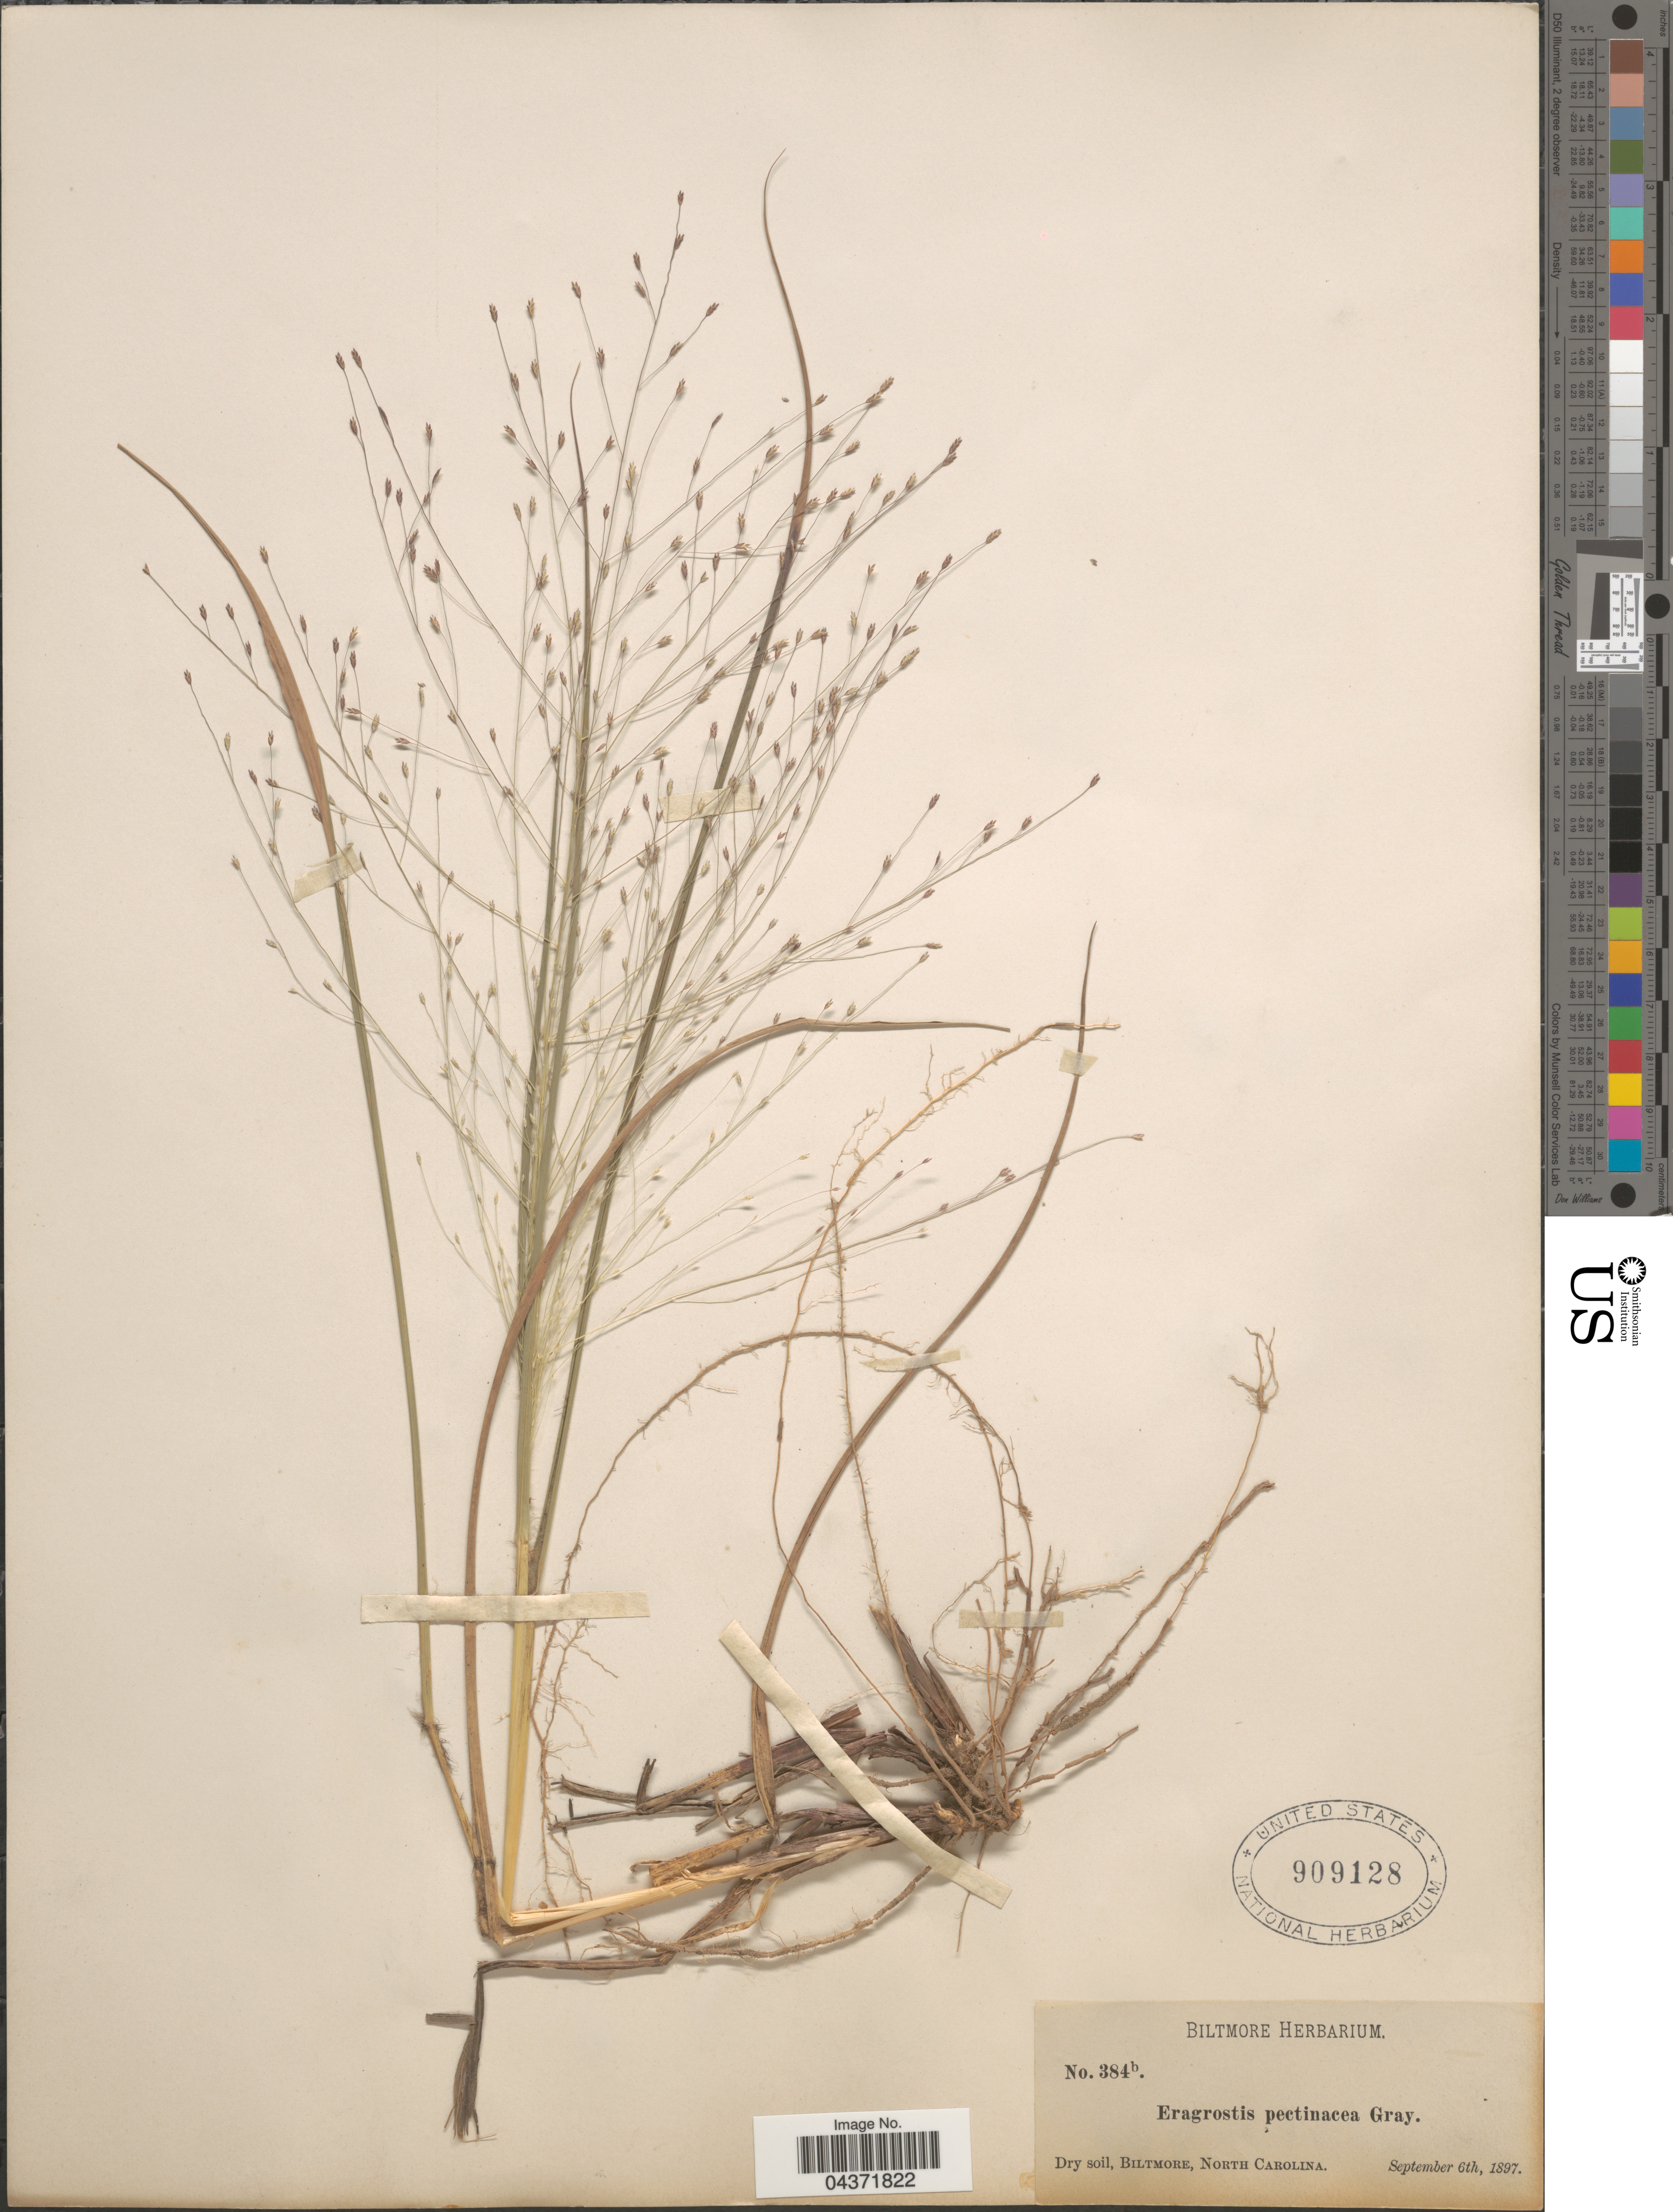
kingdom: Plantae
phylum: Tracheophyta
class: Liliopsida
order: Poales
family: Poaceae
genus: Eragrostis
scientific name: Eragrostis spectabilis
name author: (Pursh) Steud.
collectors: ex herb. Biltmore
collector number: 384b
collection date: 1897-09-06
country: United States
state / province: North Carolina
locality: Biltmore.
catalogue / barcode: US 909128